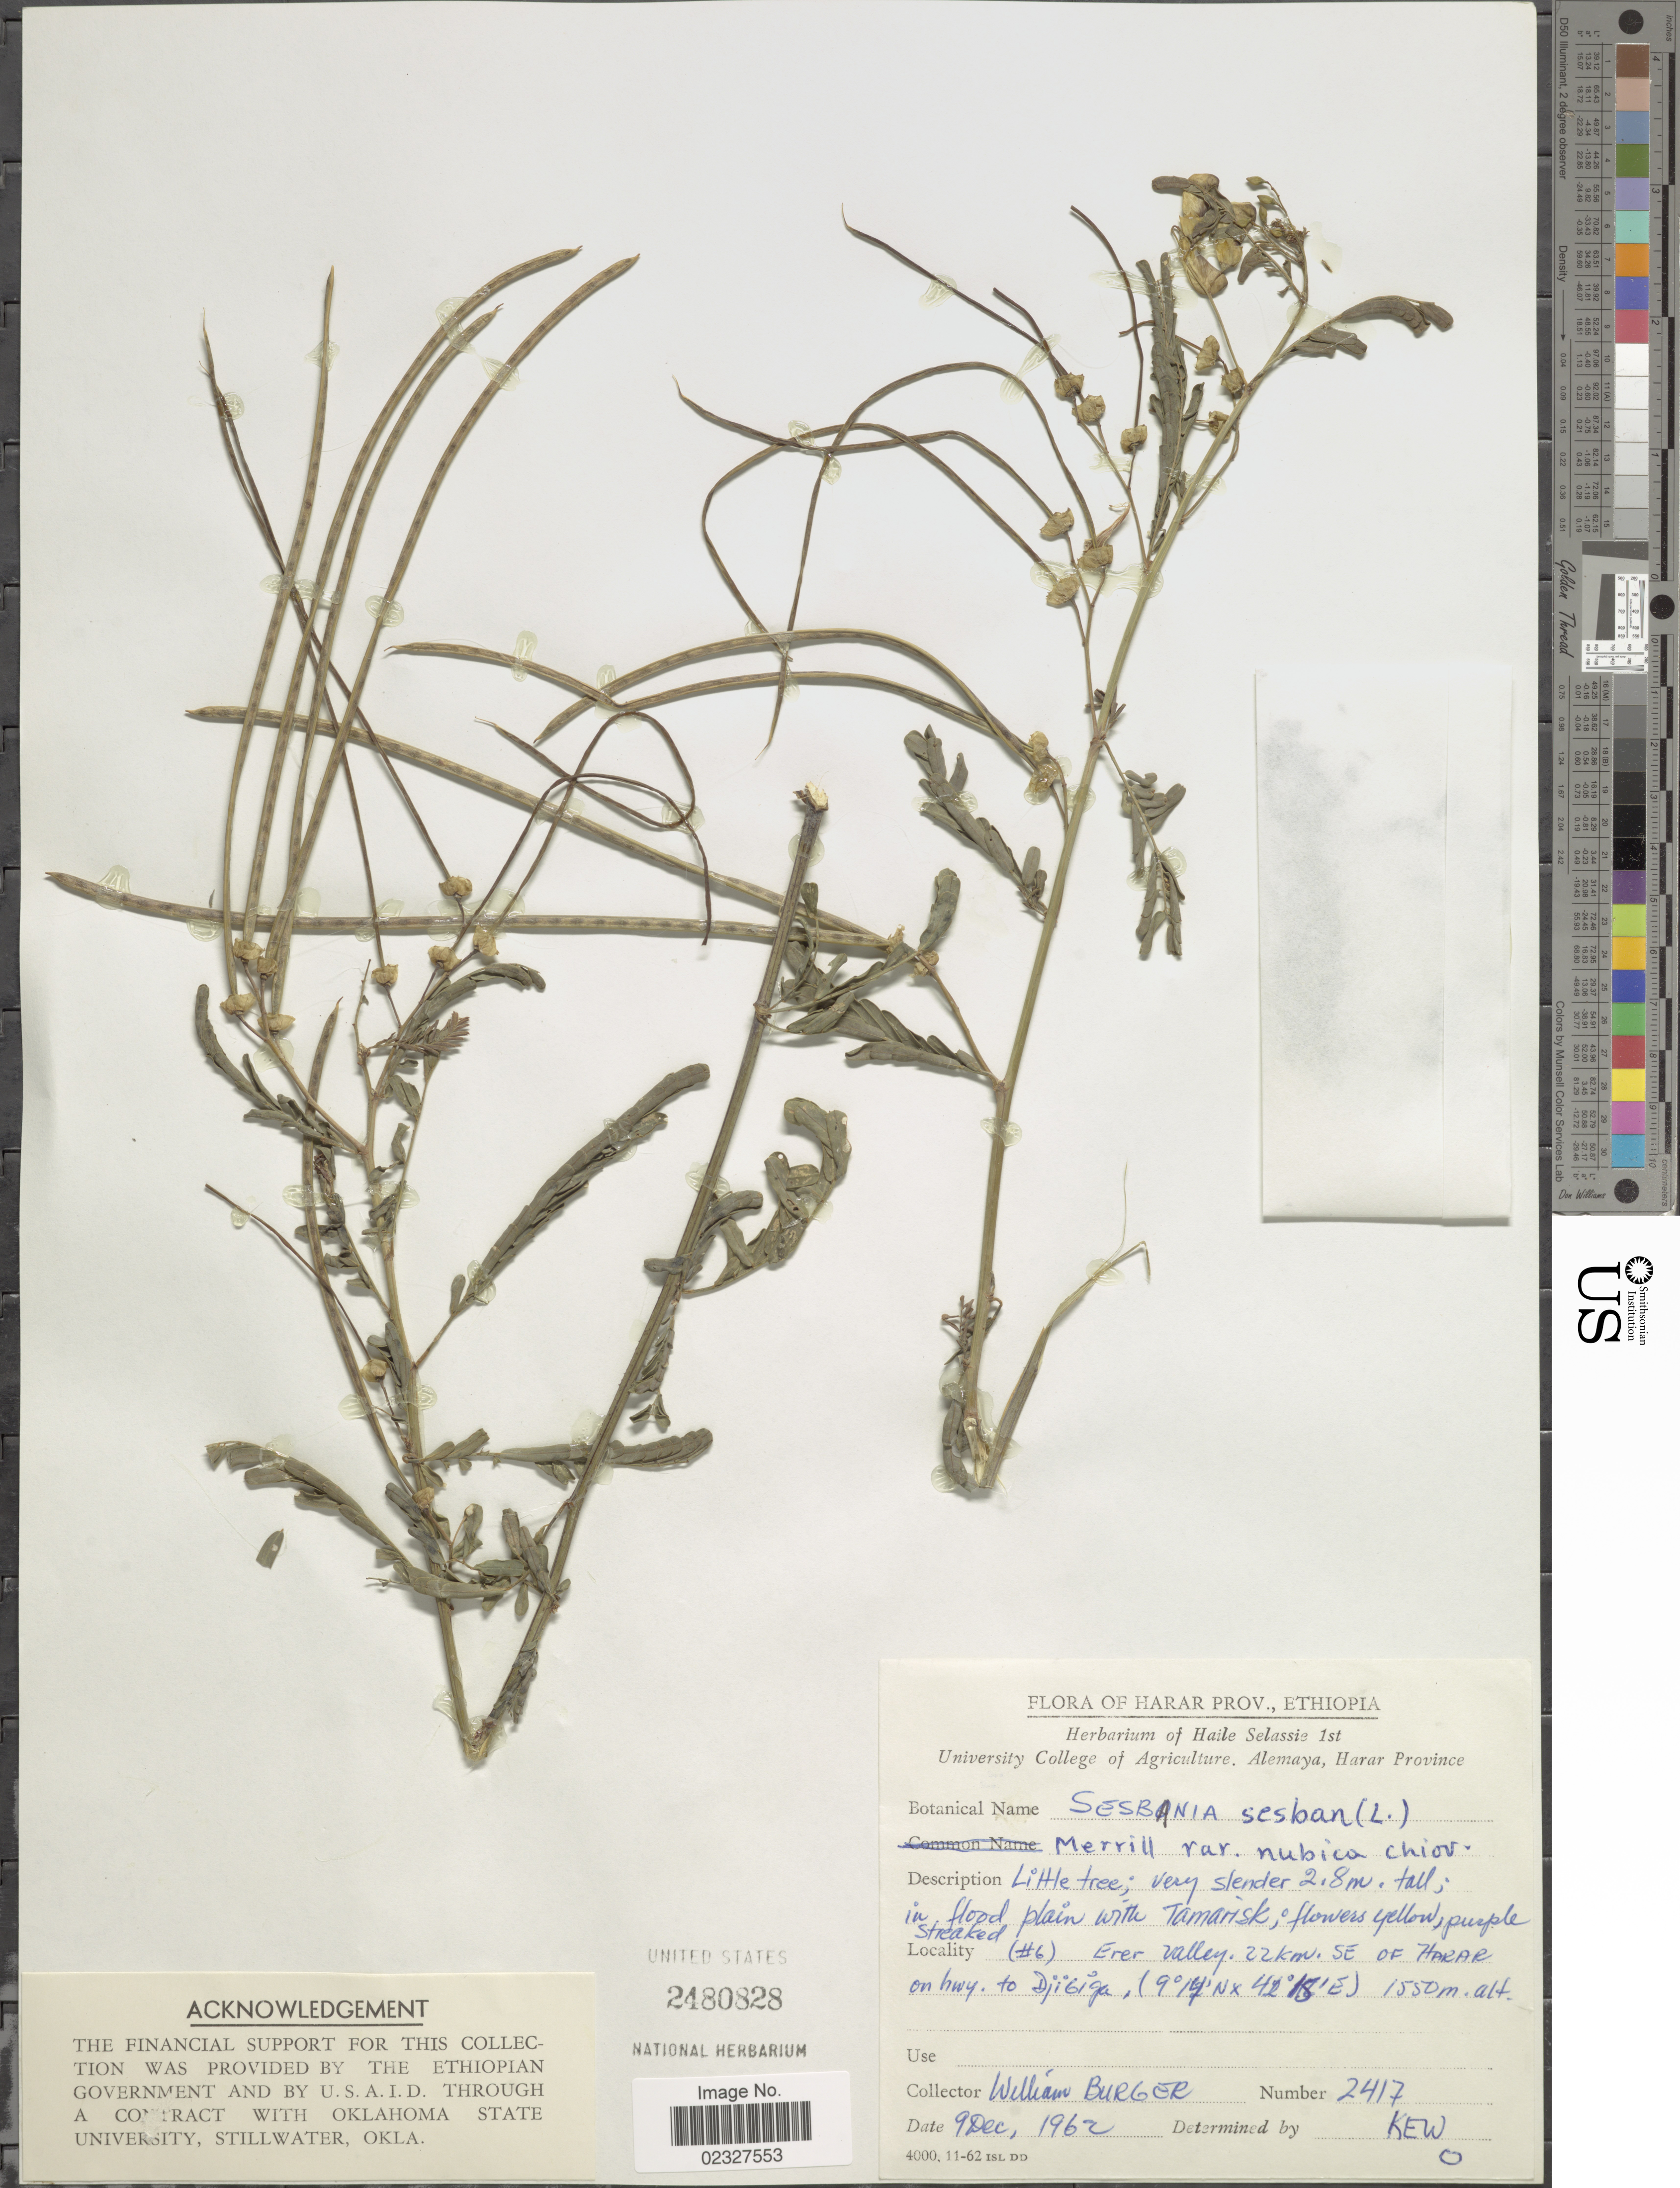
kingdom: Plantae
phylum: Tracheophyta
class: Magnoliopsida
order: Fabales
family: Fabaceae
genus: Sesbania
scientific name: Sesbania sesban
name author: (L.) Merr.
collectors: W. Burger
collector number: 2417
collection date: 1962-12-09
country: Ethiopia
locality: Harar Prov., (#36), Errer Valley, 22 km. SE of Harar on hwy. to Djigiga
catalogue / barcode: US 2480828